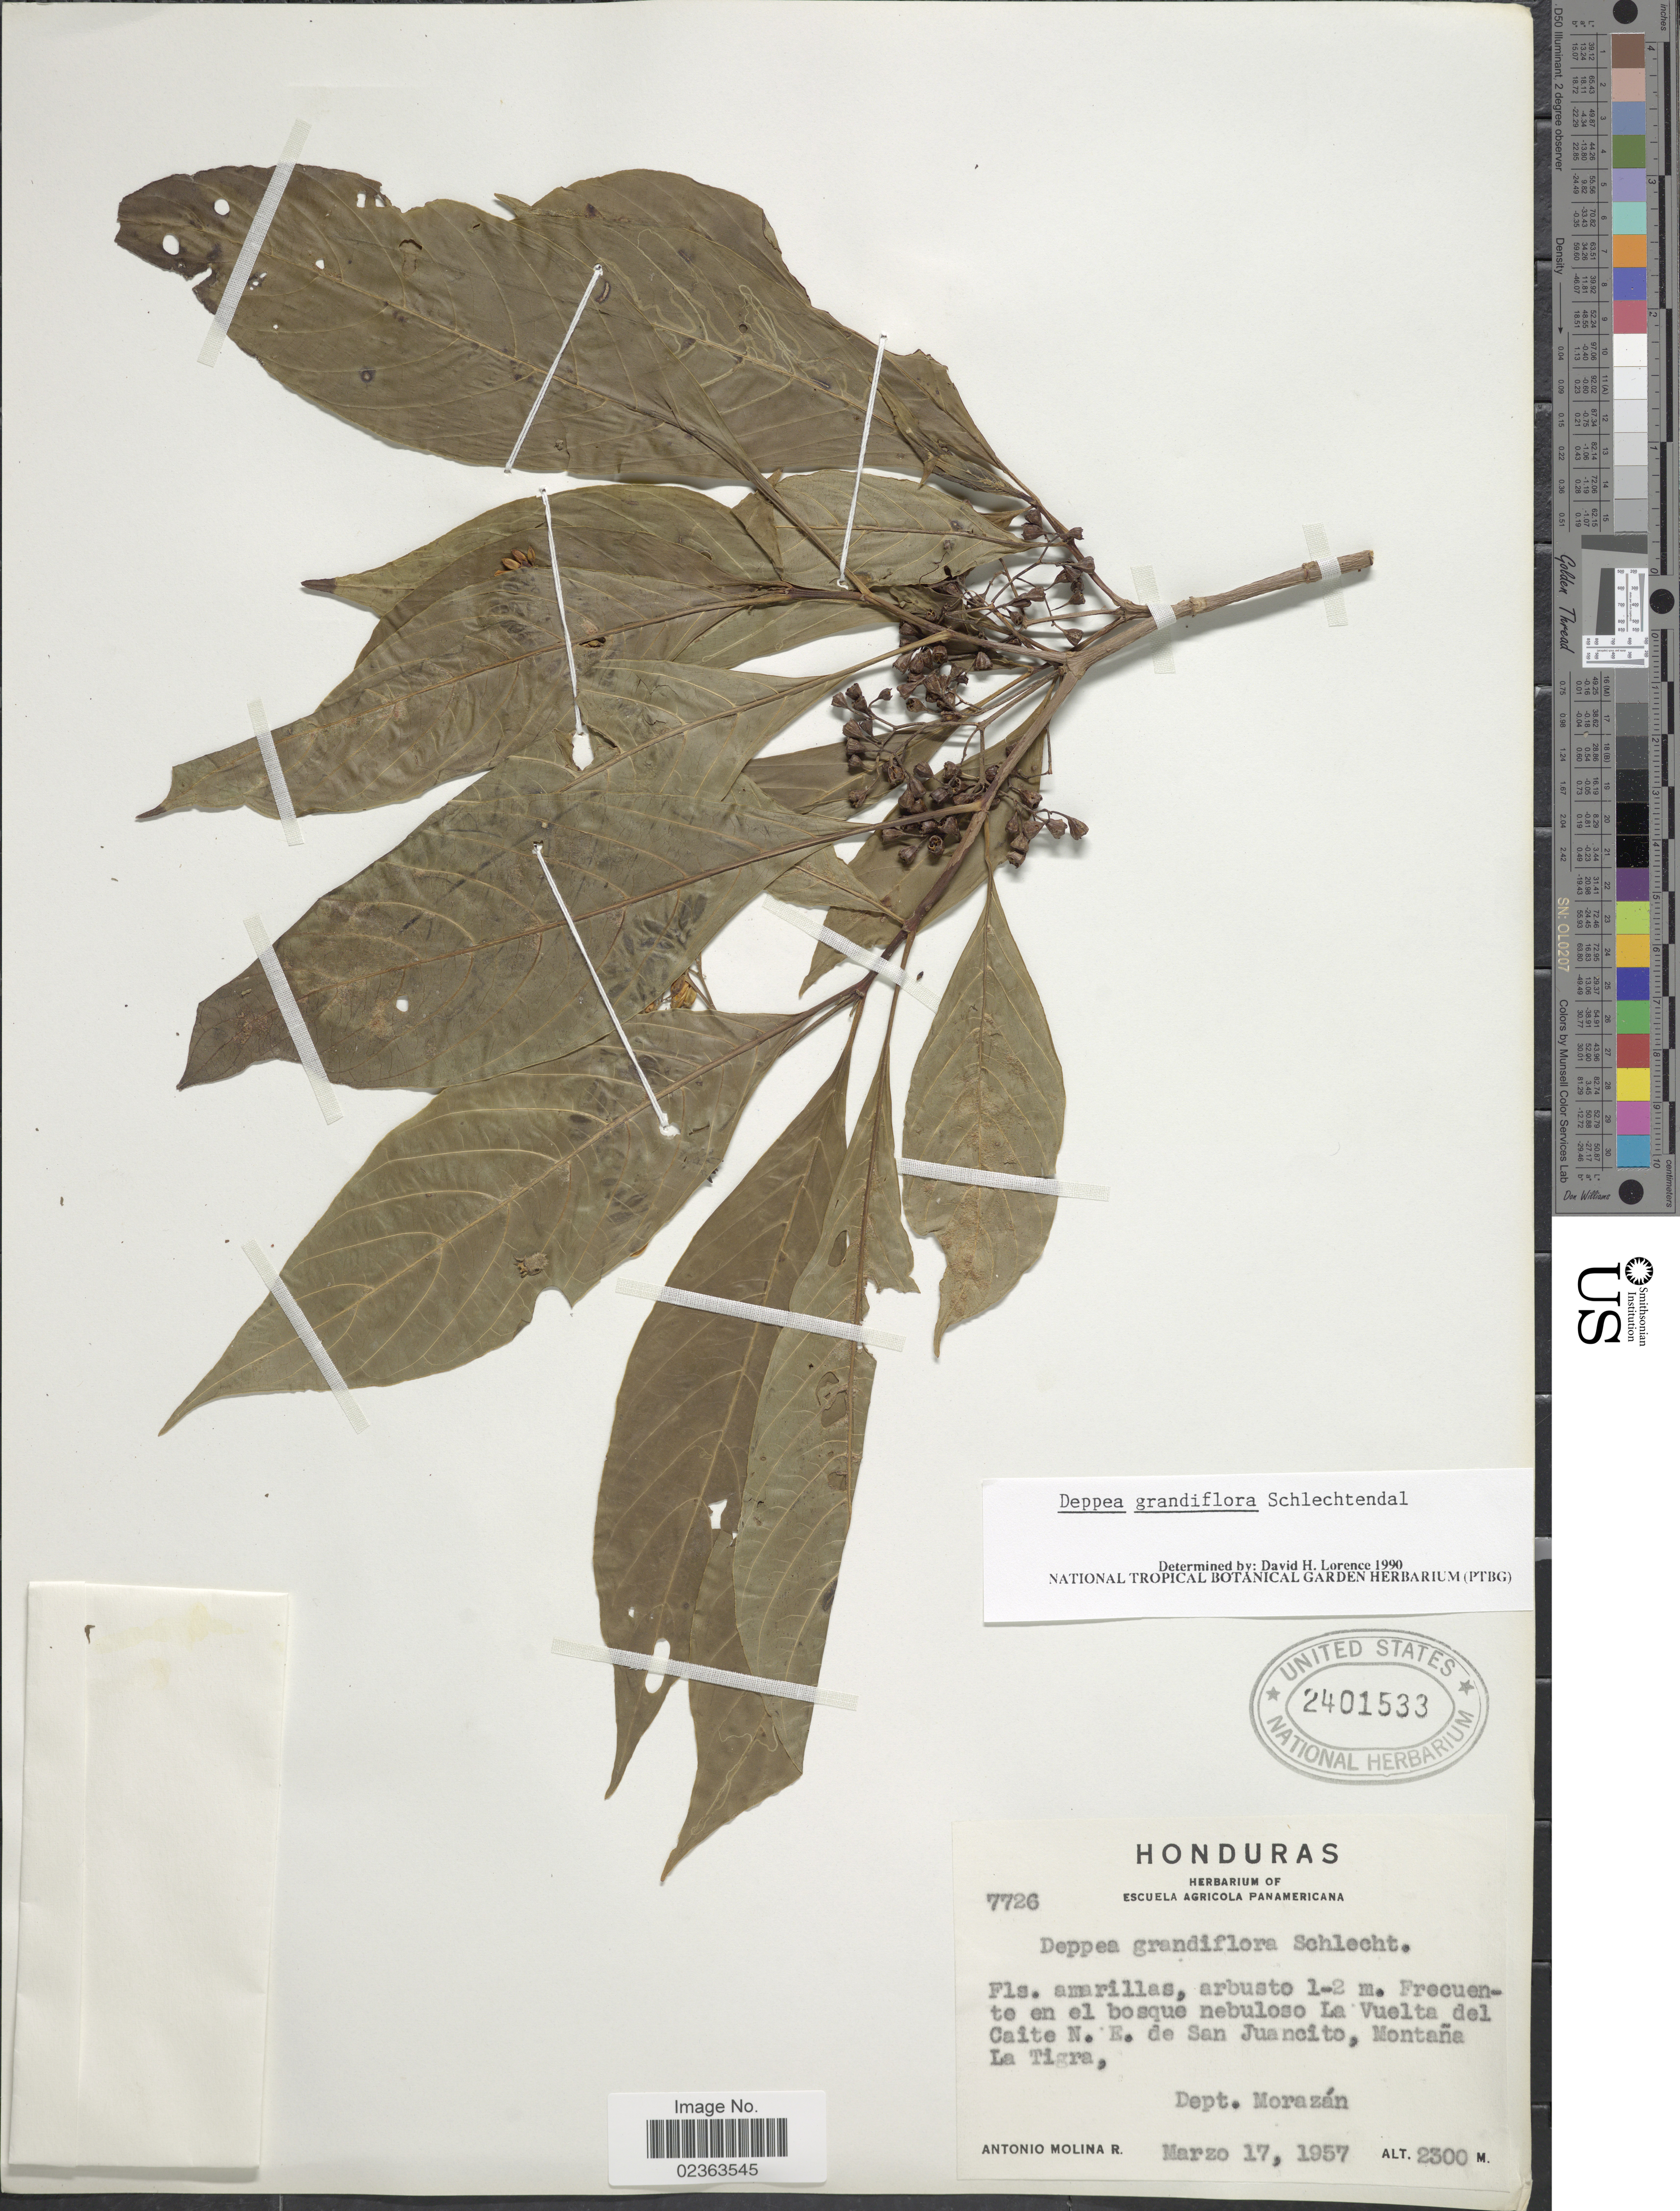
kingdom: Plantae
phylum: Tracheophyta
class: Magnoliopsida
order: Gentianales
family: Rubiaceae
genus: Deppea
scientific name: Deppea grandiflora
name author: Schltdl.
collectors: A. Molina R.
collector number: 7726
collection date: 1957-03-17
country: Honduras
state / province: Fco. Morazán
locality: Frecuente en el bosque nebuloso La Vuelta del Caite N.E. de San Juancito, Montaña La Tigra, Dept. Morazán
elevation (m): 2300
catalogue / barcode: US 2401533